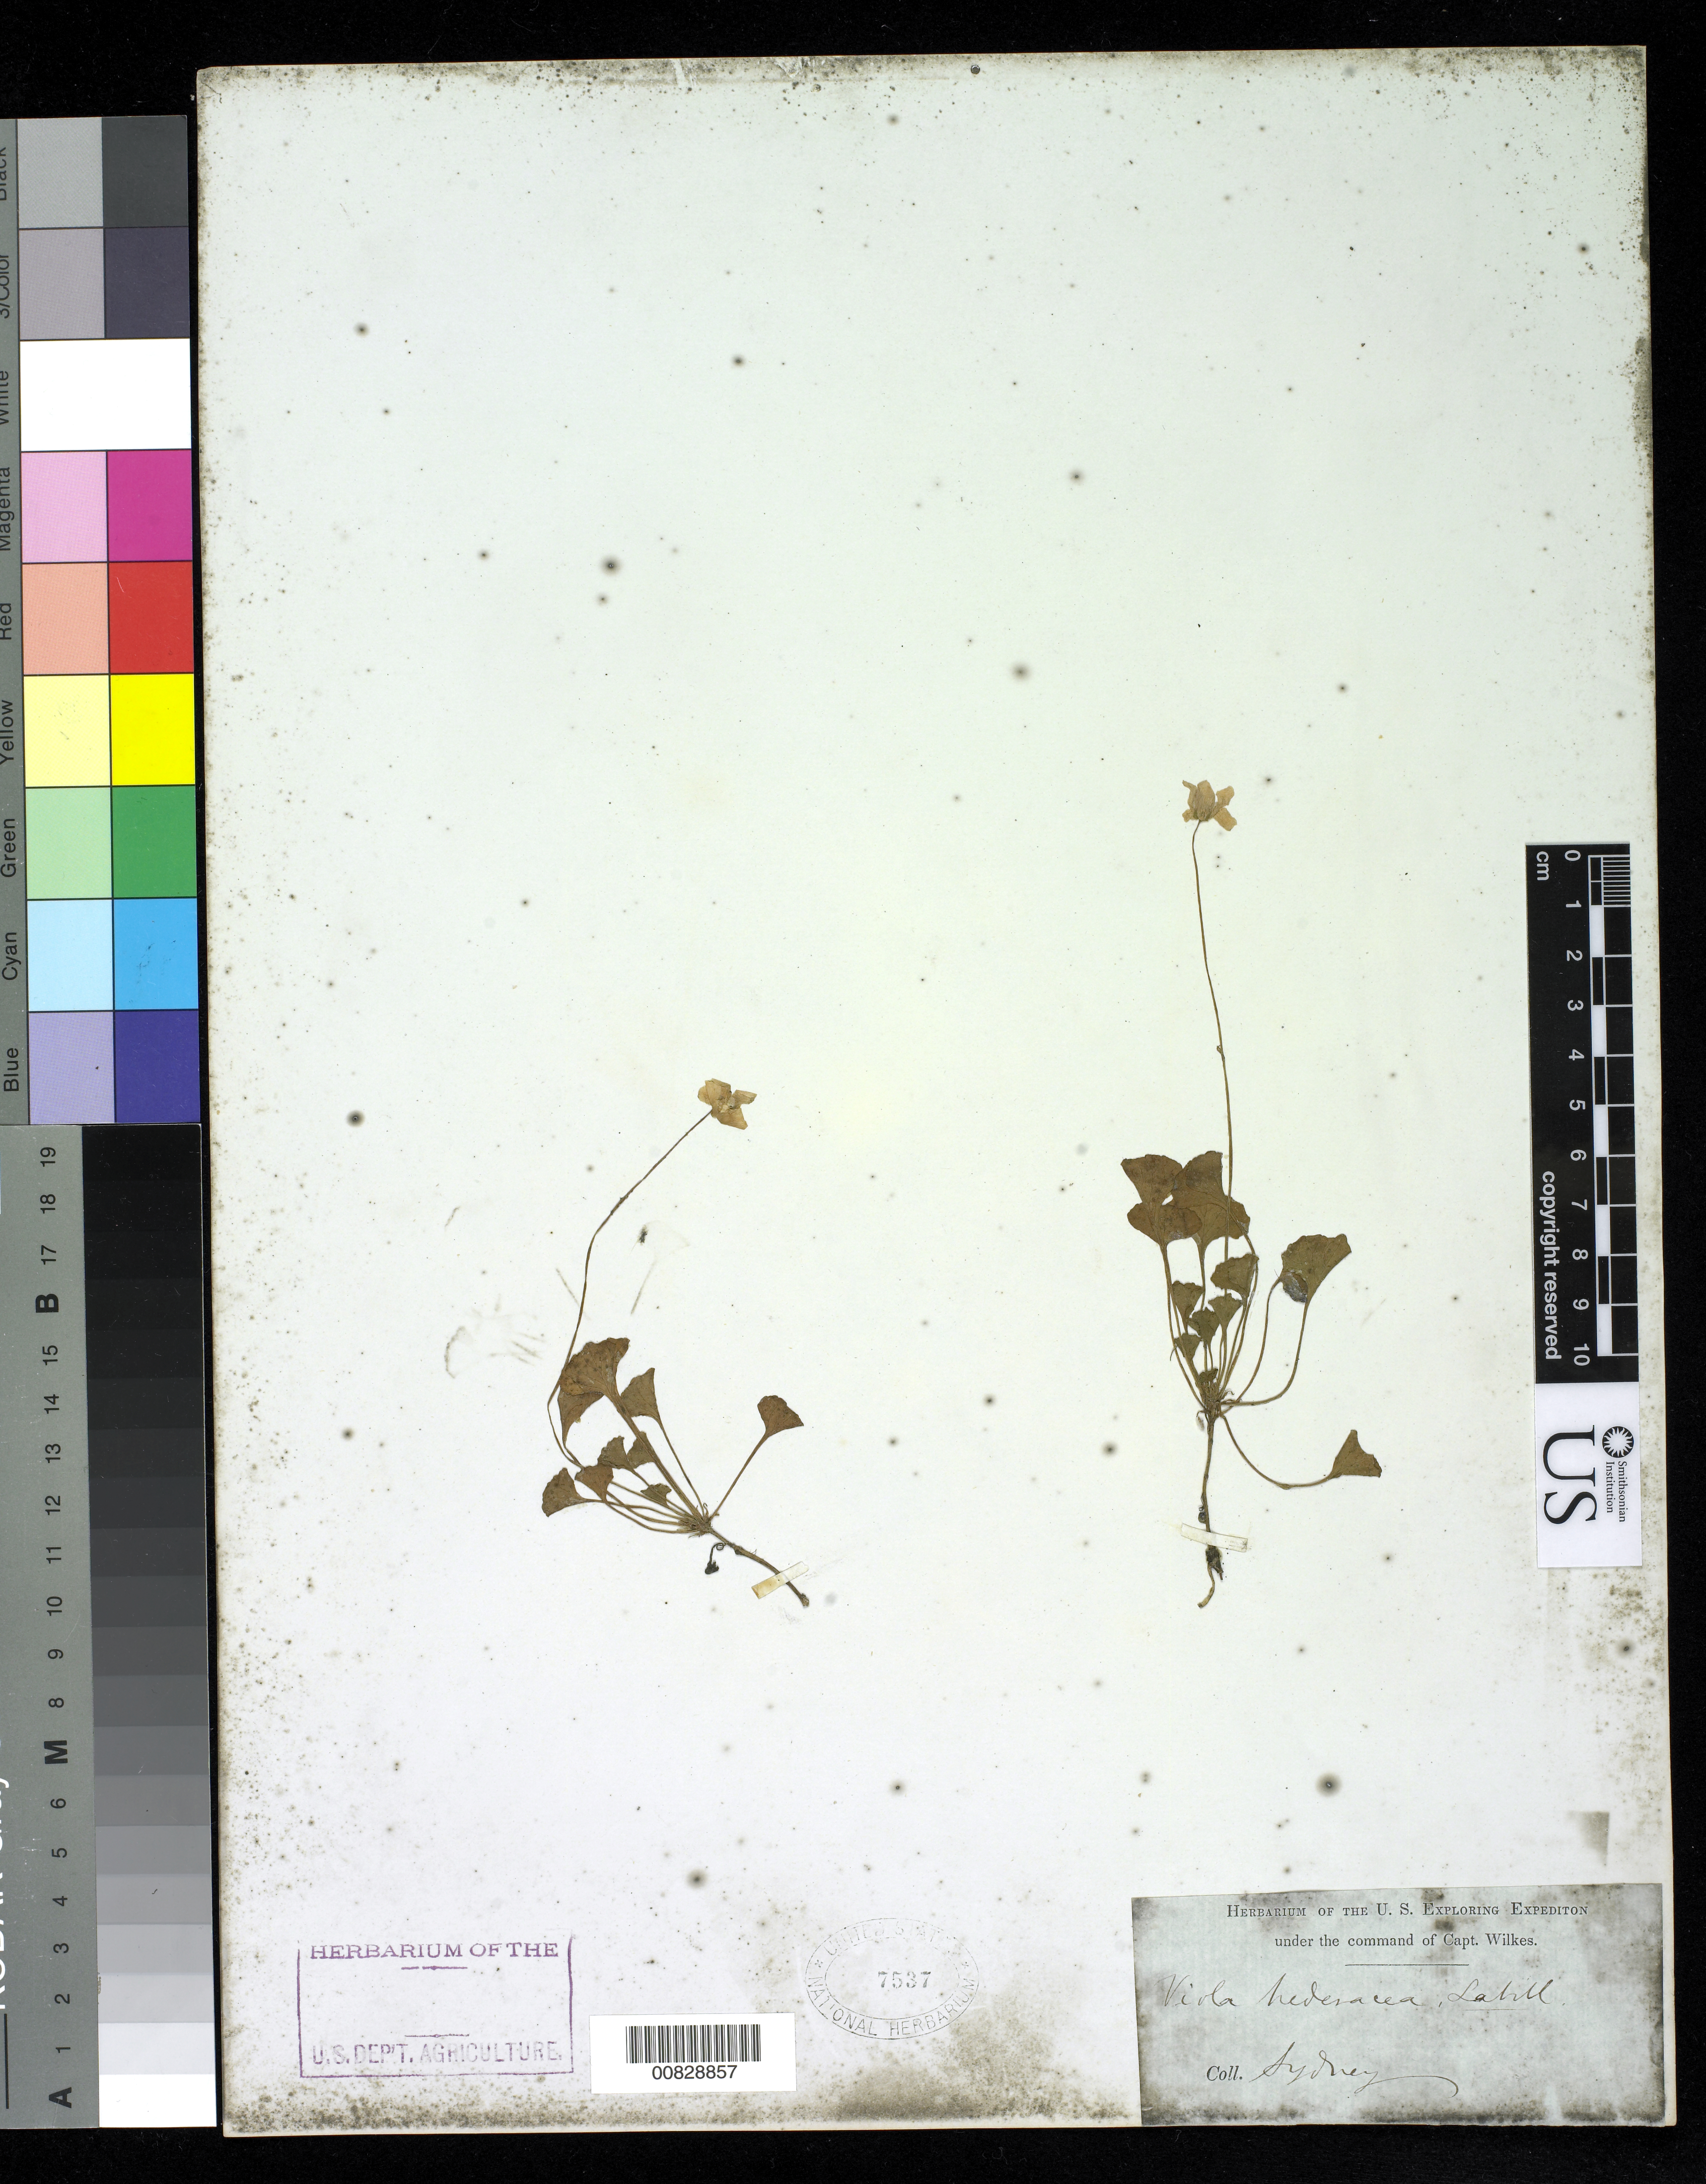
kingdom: Plantae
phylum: Tracheophyta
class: Magnoliopsida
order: Malpighiales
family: Violaceae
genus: Viola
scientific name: Viola hederacea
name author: Labill.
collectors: Wilkes Explor. Exped.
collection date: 1838/1842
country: Australia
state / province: New South Wales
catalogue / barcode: US 7537